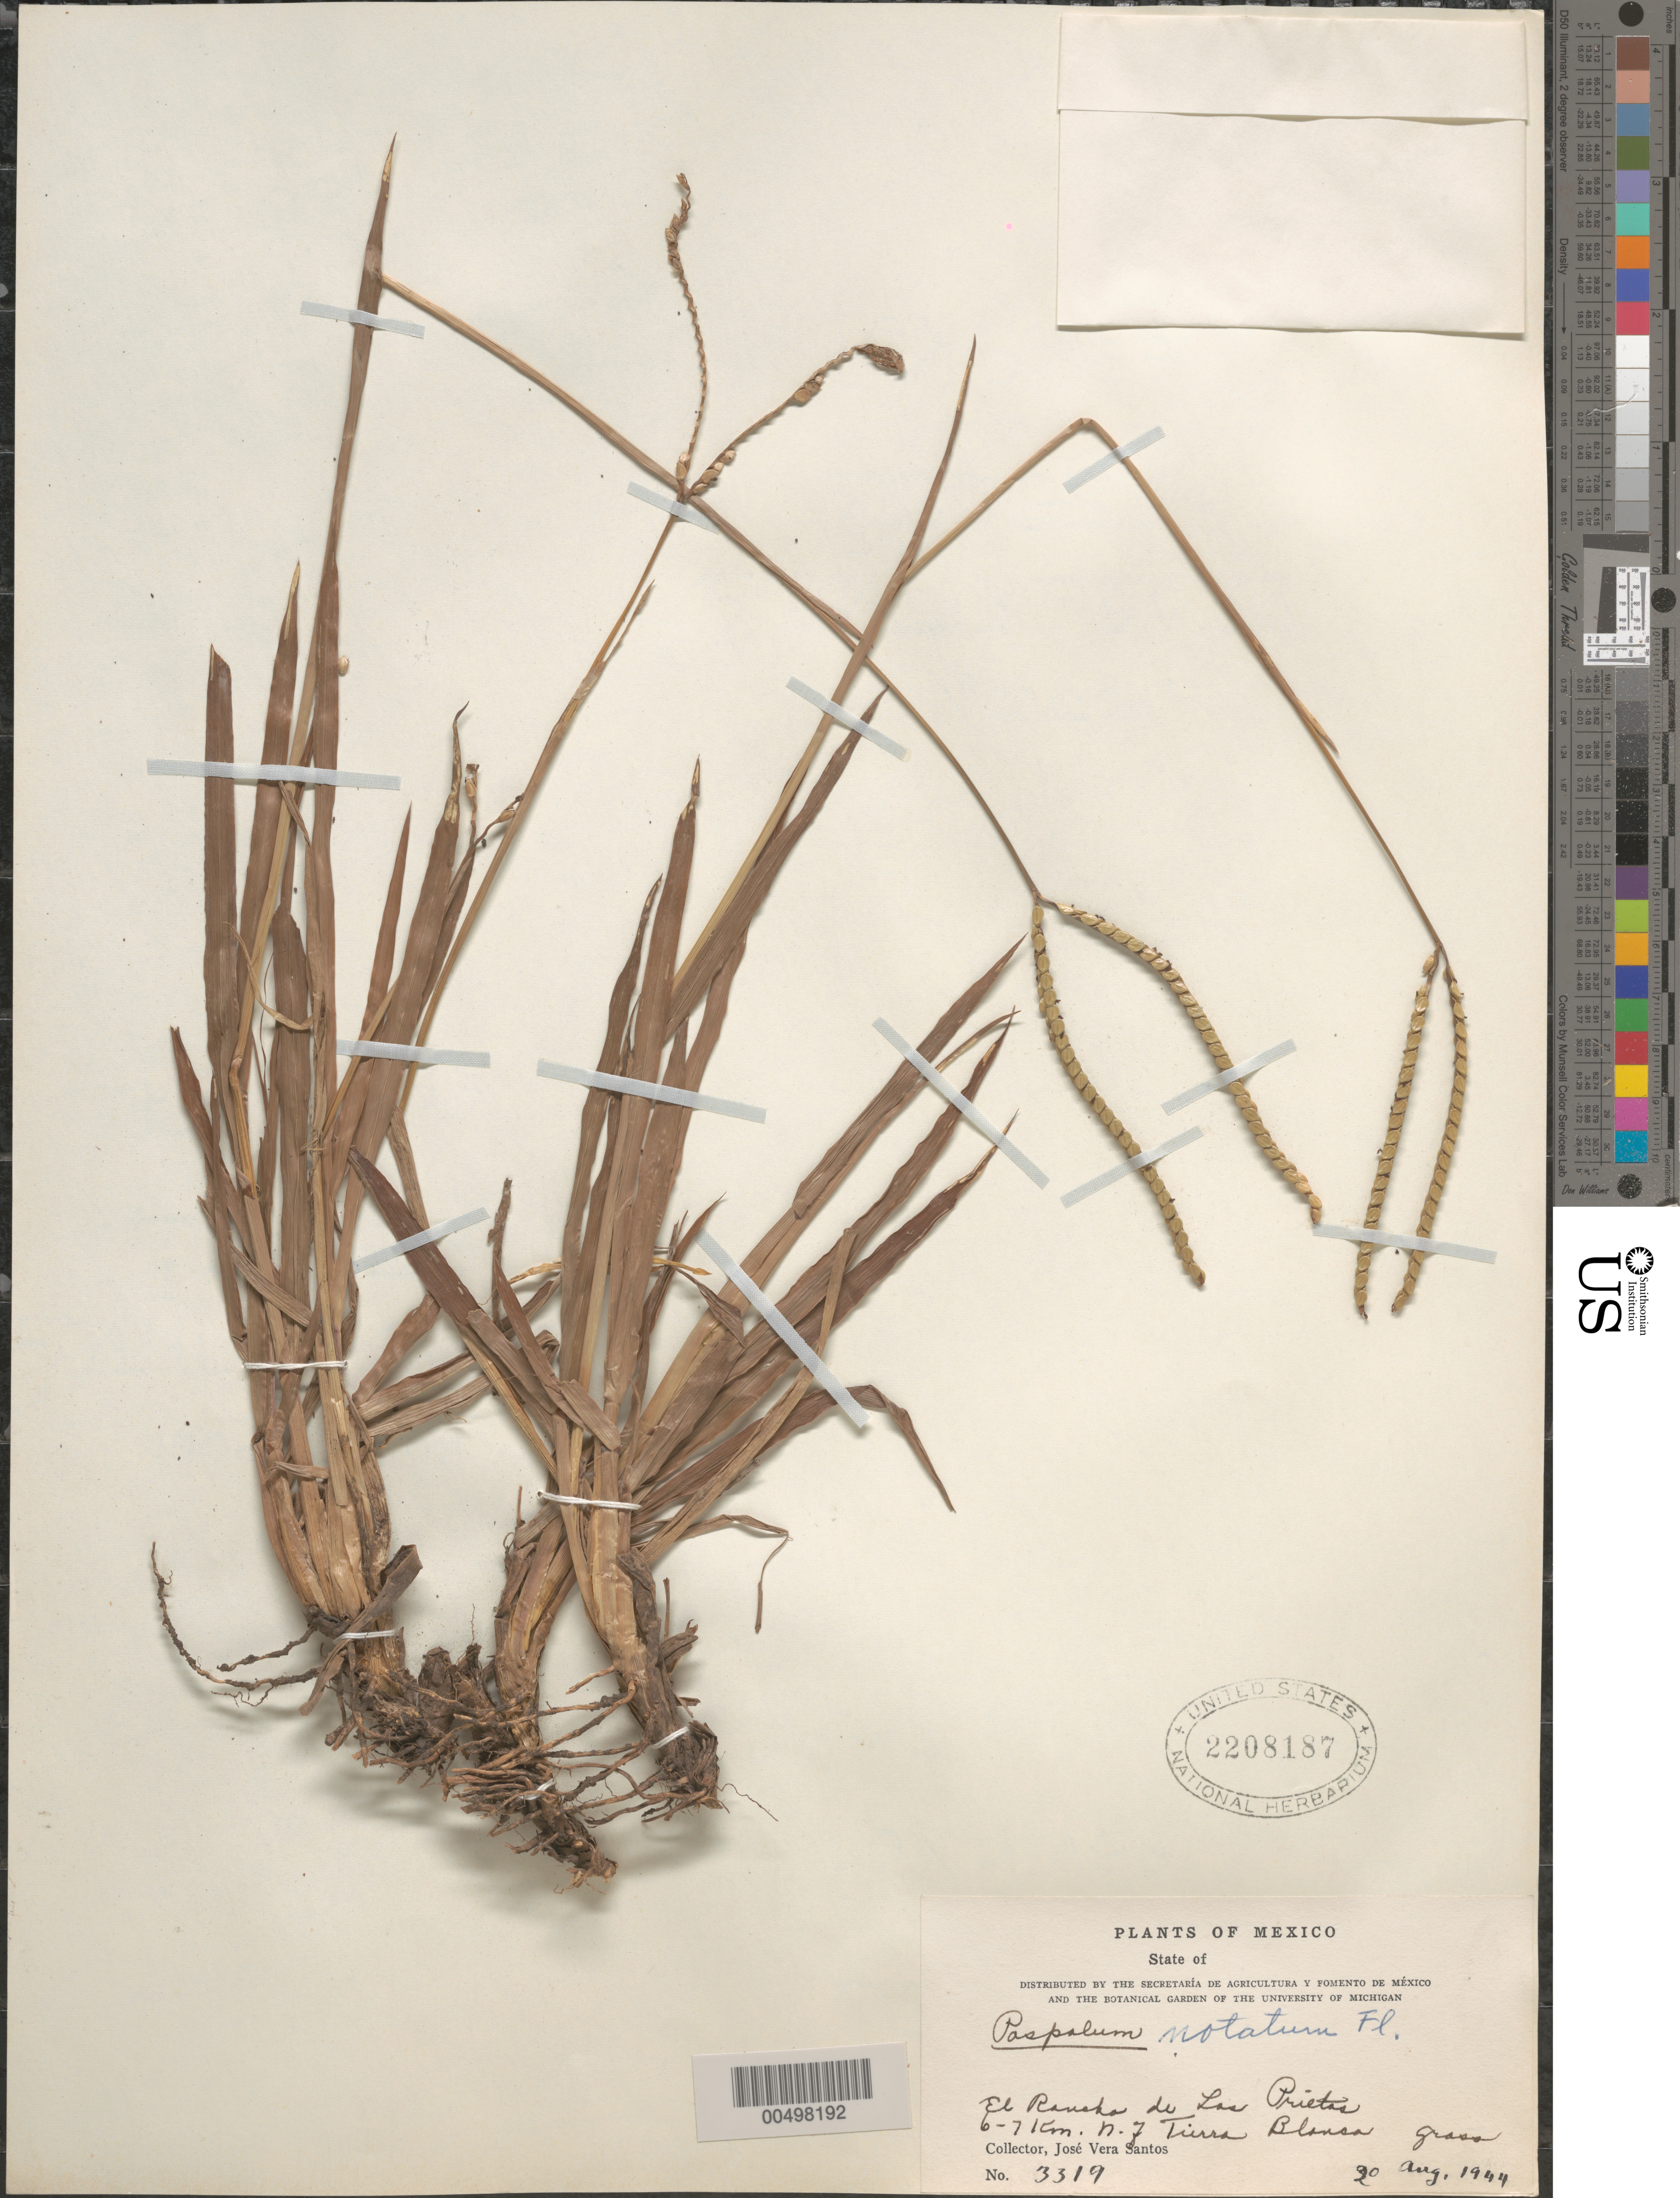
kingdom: Plantae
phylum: Tracheophyta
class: Liliopsida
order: Poales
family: Poaceae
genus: Paspalum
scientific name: Paspalum notatum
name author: Flüggé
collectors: J. V. Santos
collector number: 3319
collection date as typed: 20 Aug 1944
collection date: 1944-08-20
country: Mexico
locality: El Rancho de Las Prietas, 6-7 km N of Tierra Blanca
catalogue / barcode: US 2208187